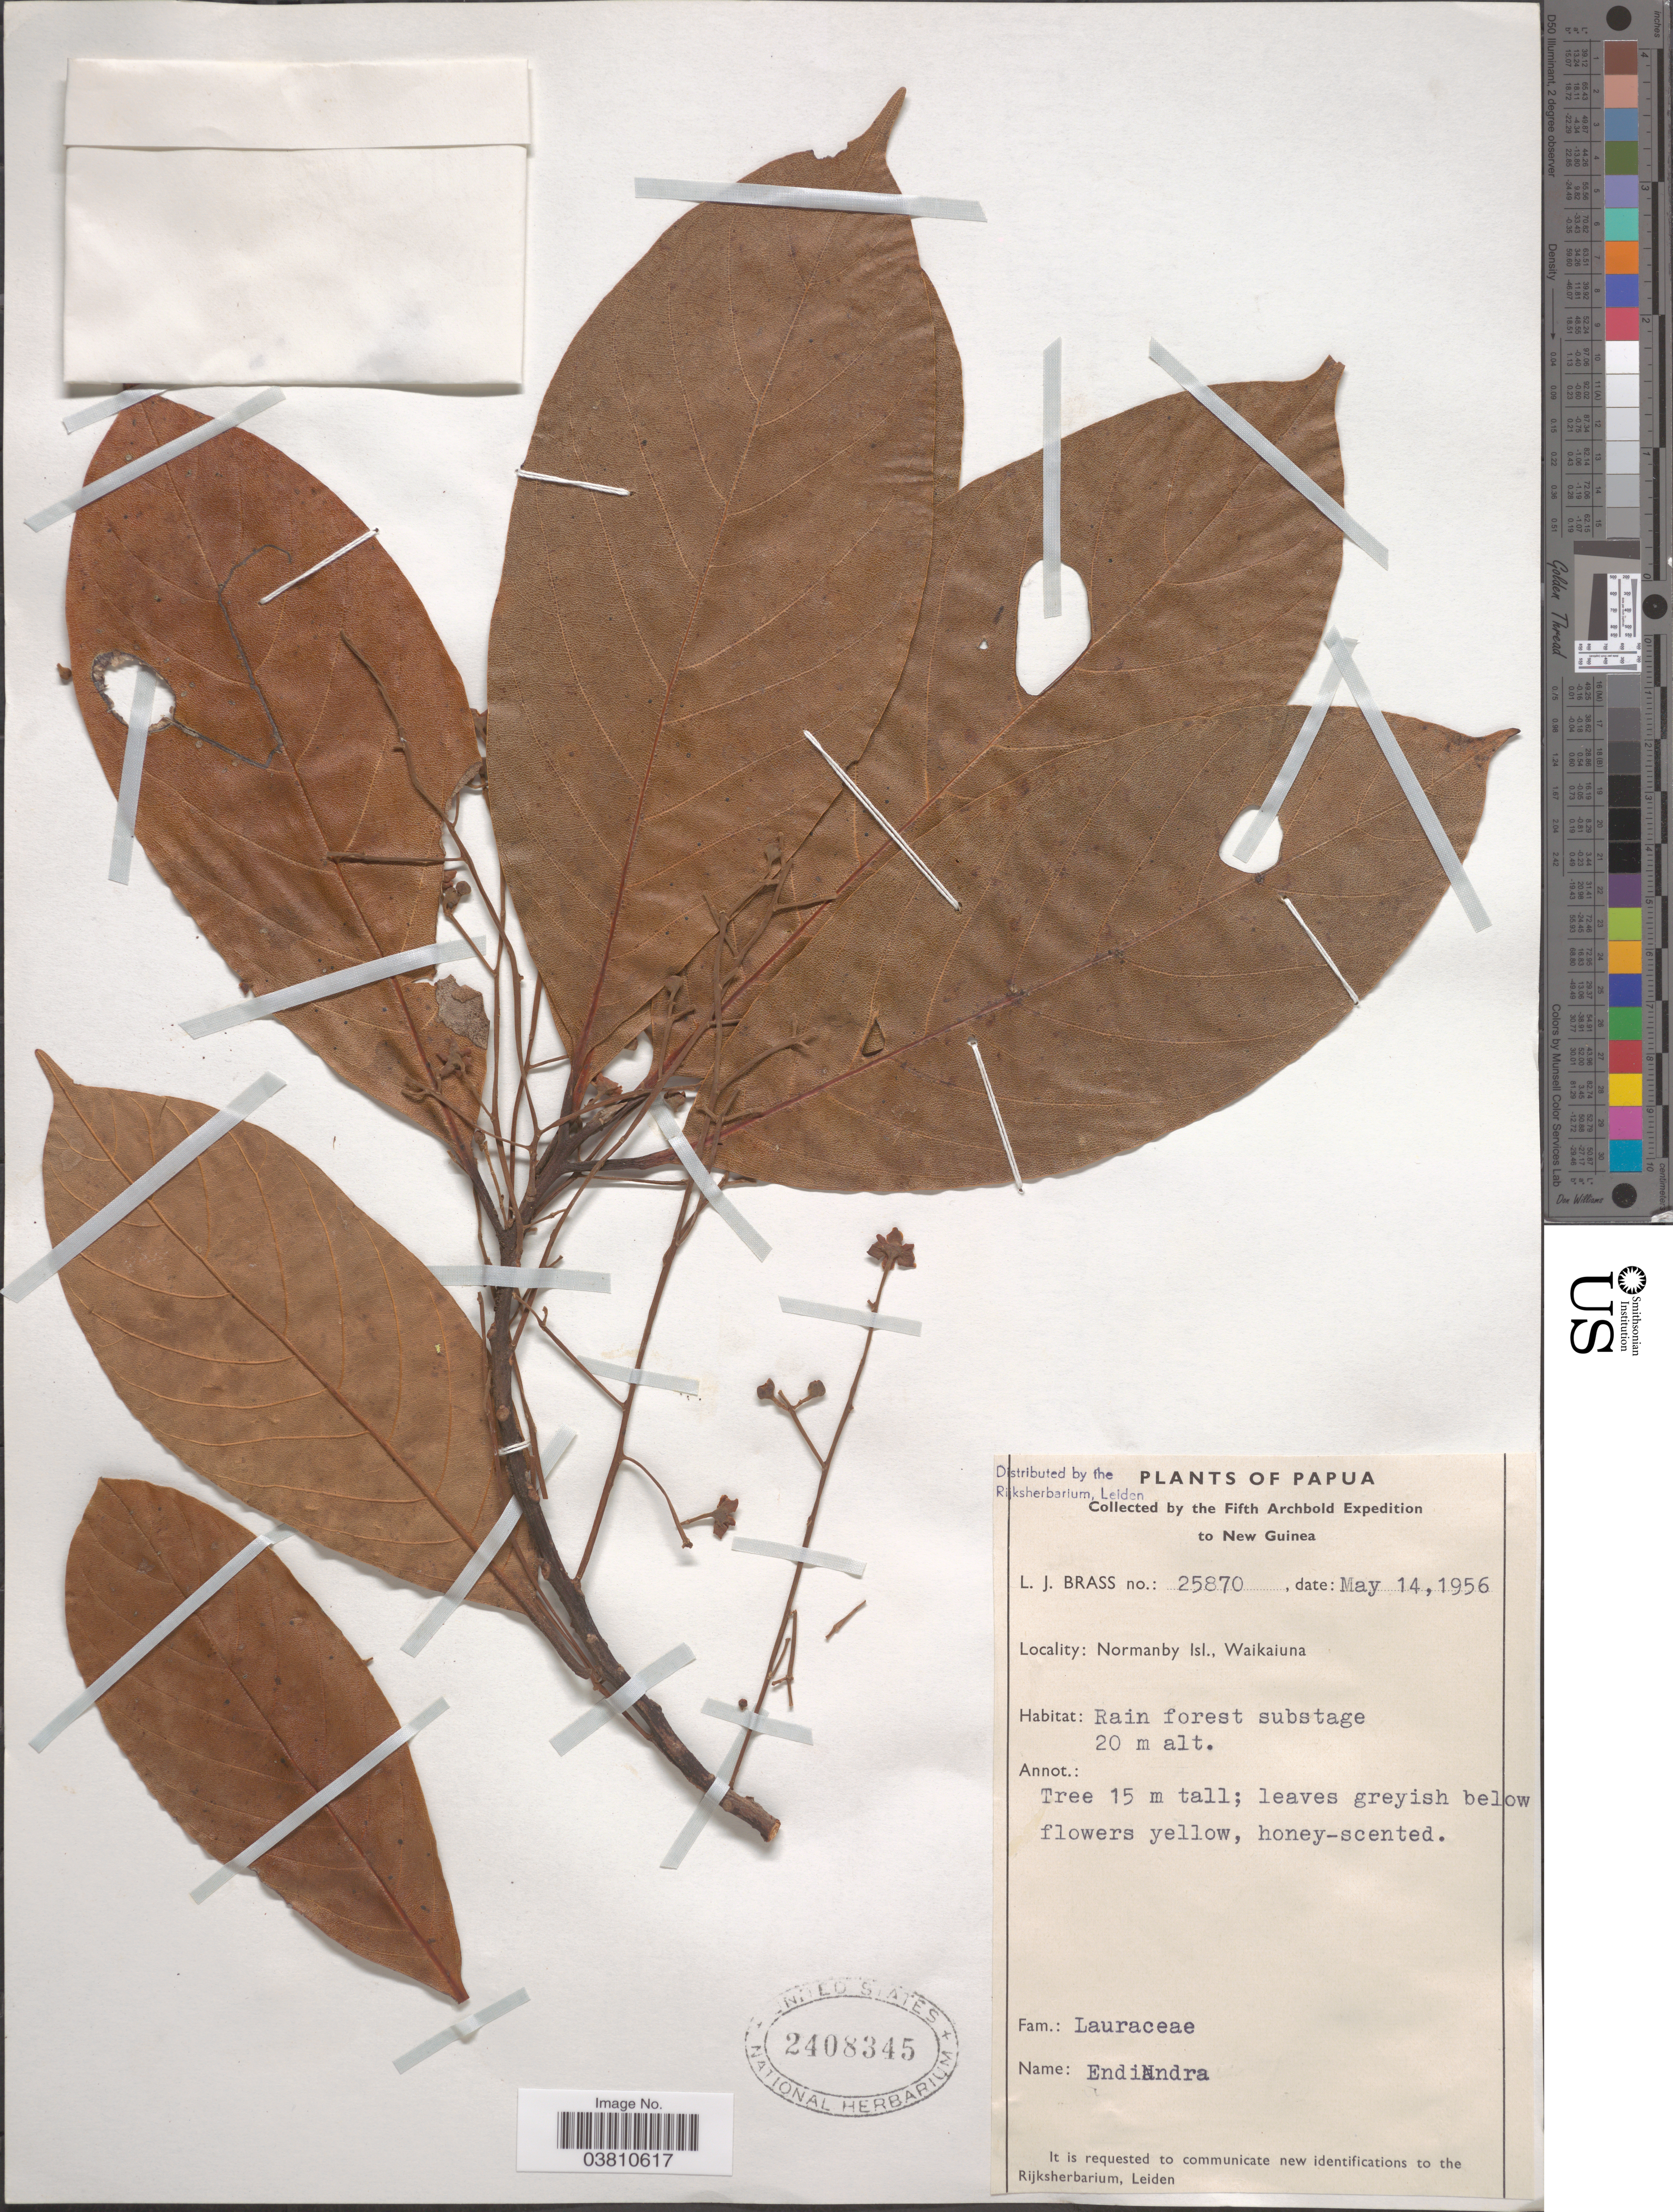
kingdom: Plantae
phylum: Tracheophyta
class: Magnoliopsida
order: Laurales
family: Lauraceae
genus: Endiandra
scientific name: Endiandra sp.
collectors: L. J. Brass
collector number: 25870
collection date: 1956-05-14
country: Papua New Guinea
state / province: Milne Bay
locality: Papua. New Guinea. Normanby Isl., Waikaiuna.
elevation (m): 20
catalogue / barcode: US 2408345